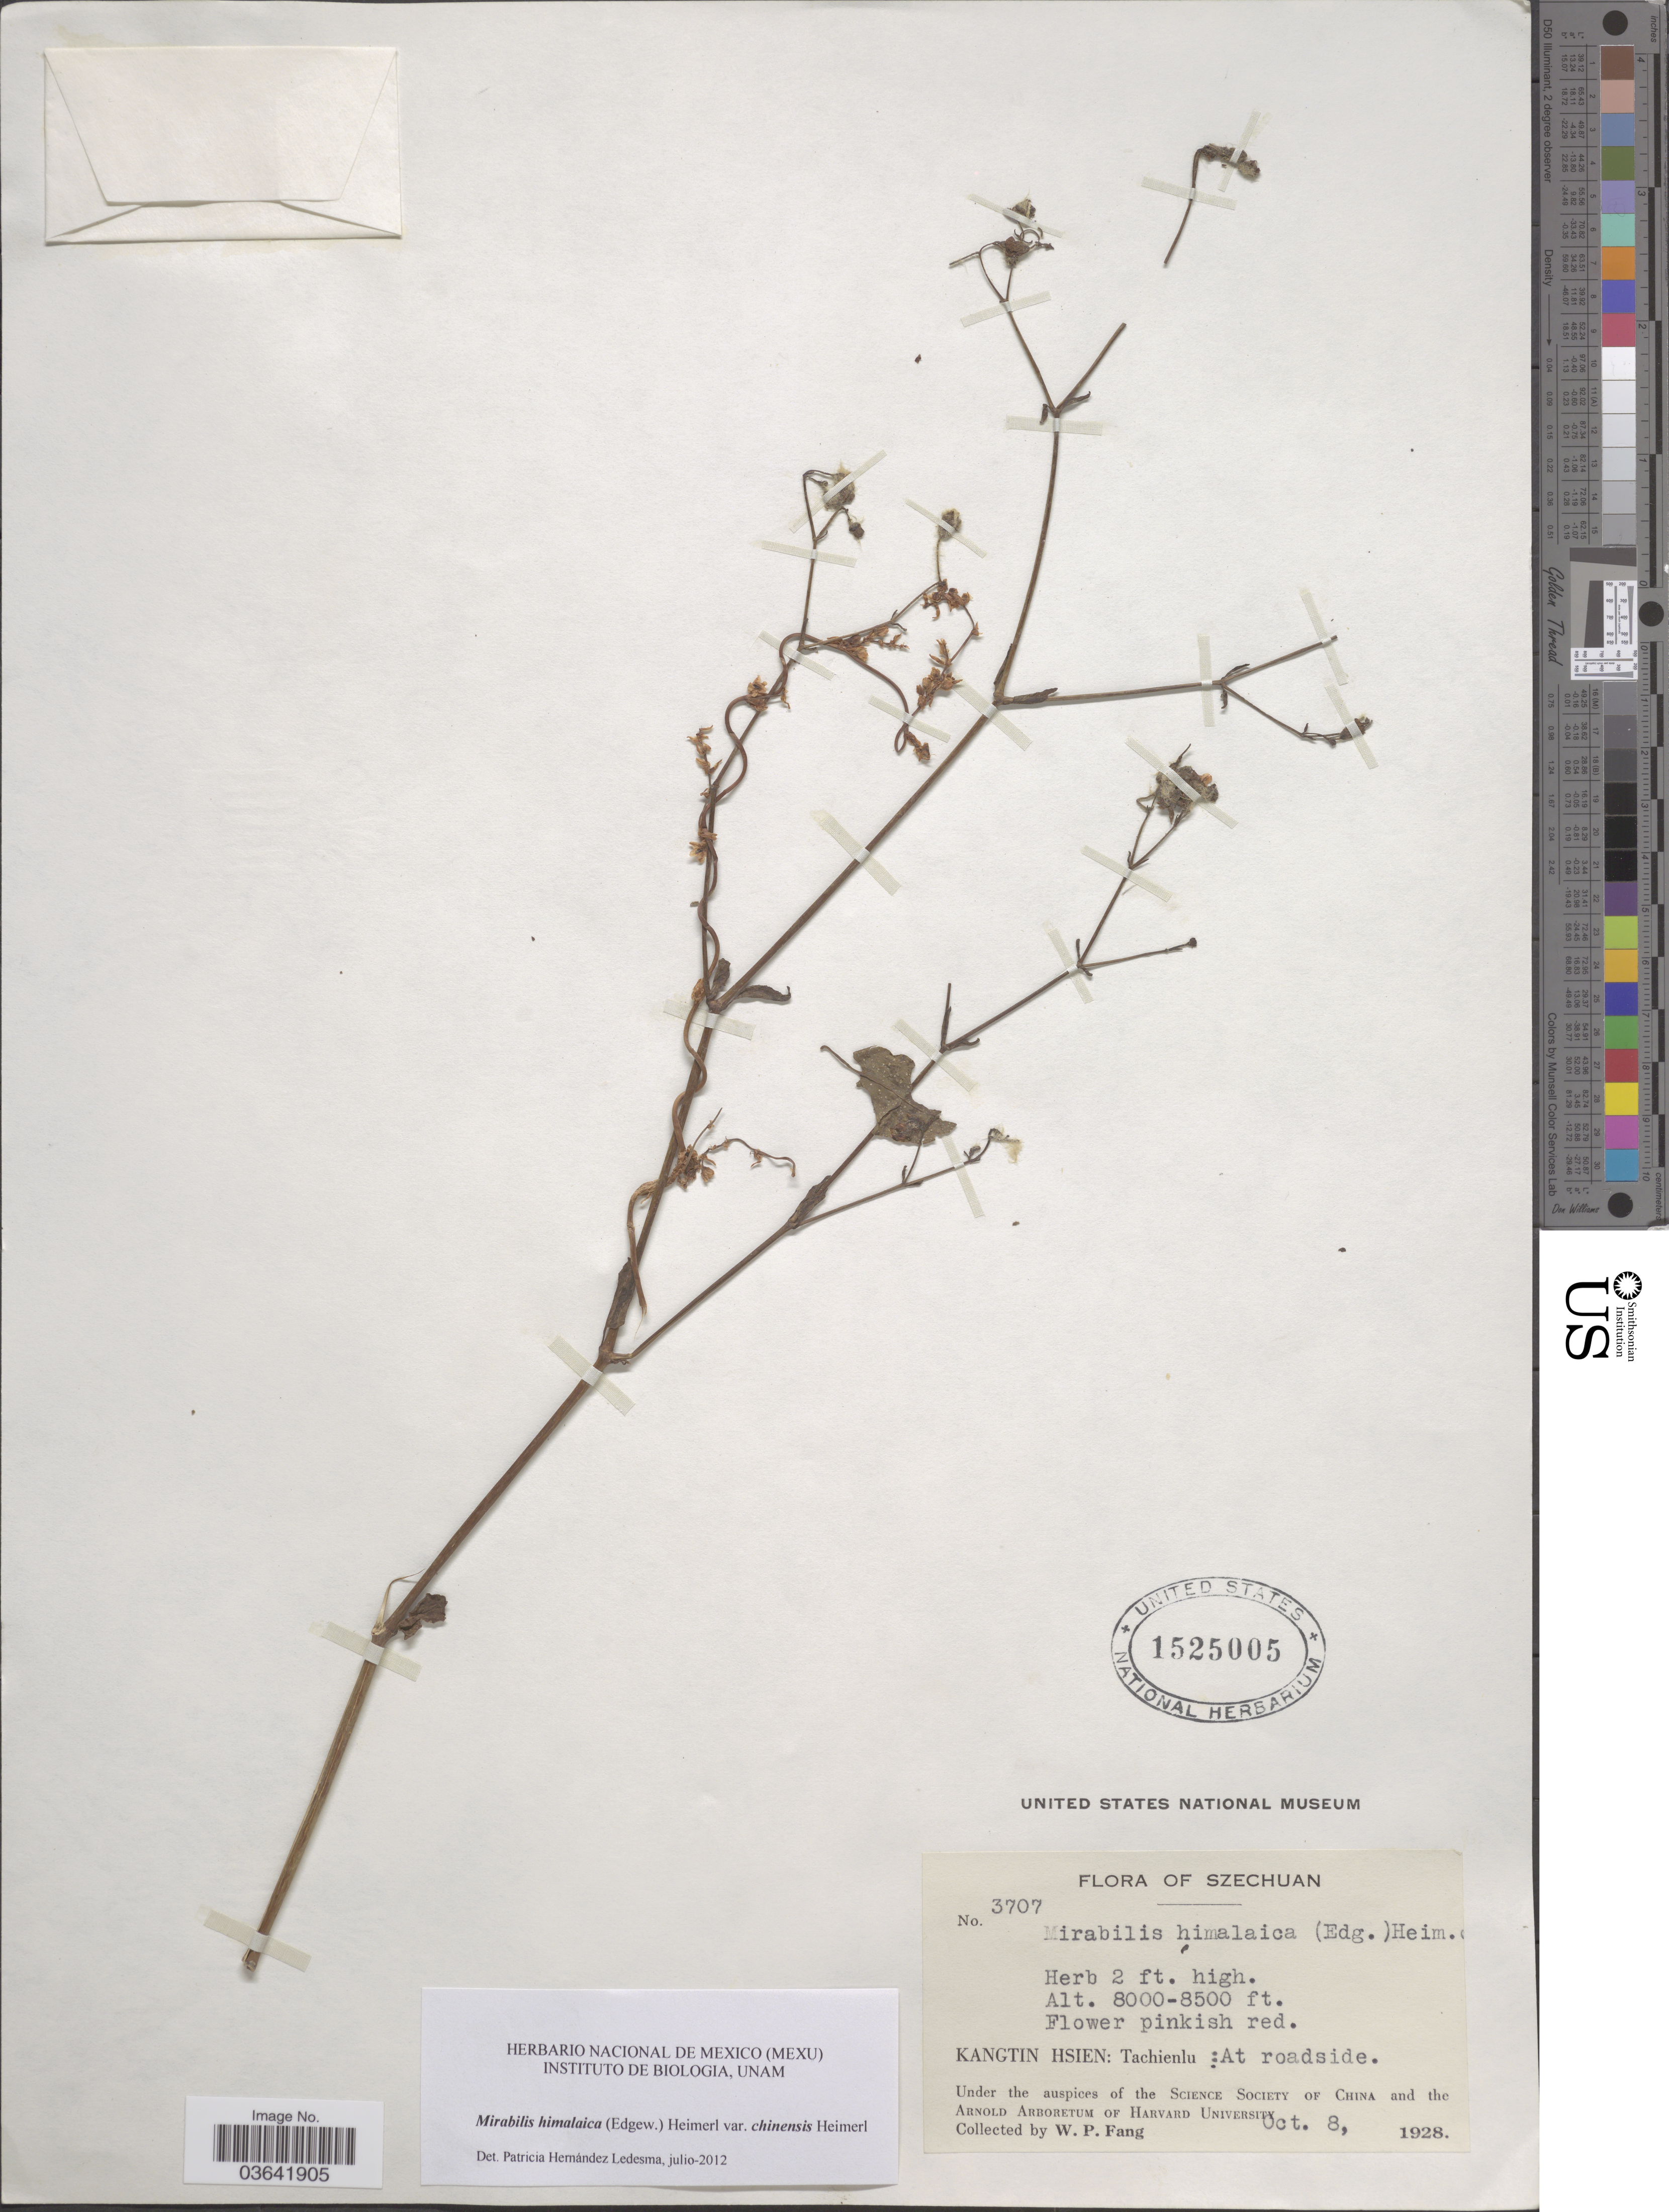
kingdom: Plantae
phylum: Tracheophyta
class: Magnoliopsida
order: Caryophyllales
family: Nyctaginaceae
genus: Mirabilis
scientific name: Mirabilis himalaica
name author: (Edgew.) Heimerl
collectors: W. P. Fang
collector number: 3707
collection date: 1928-10-08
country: China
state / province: Sichuan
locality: Szechuan. Kangtin Hsien: Tachienlu: At roadside.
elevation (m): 2438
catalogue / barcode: US 1525005